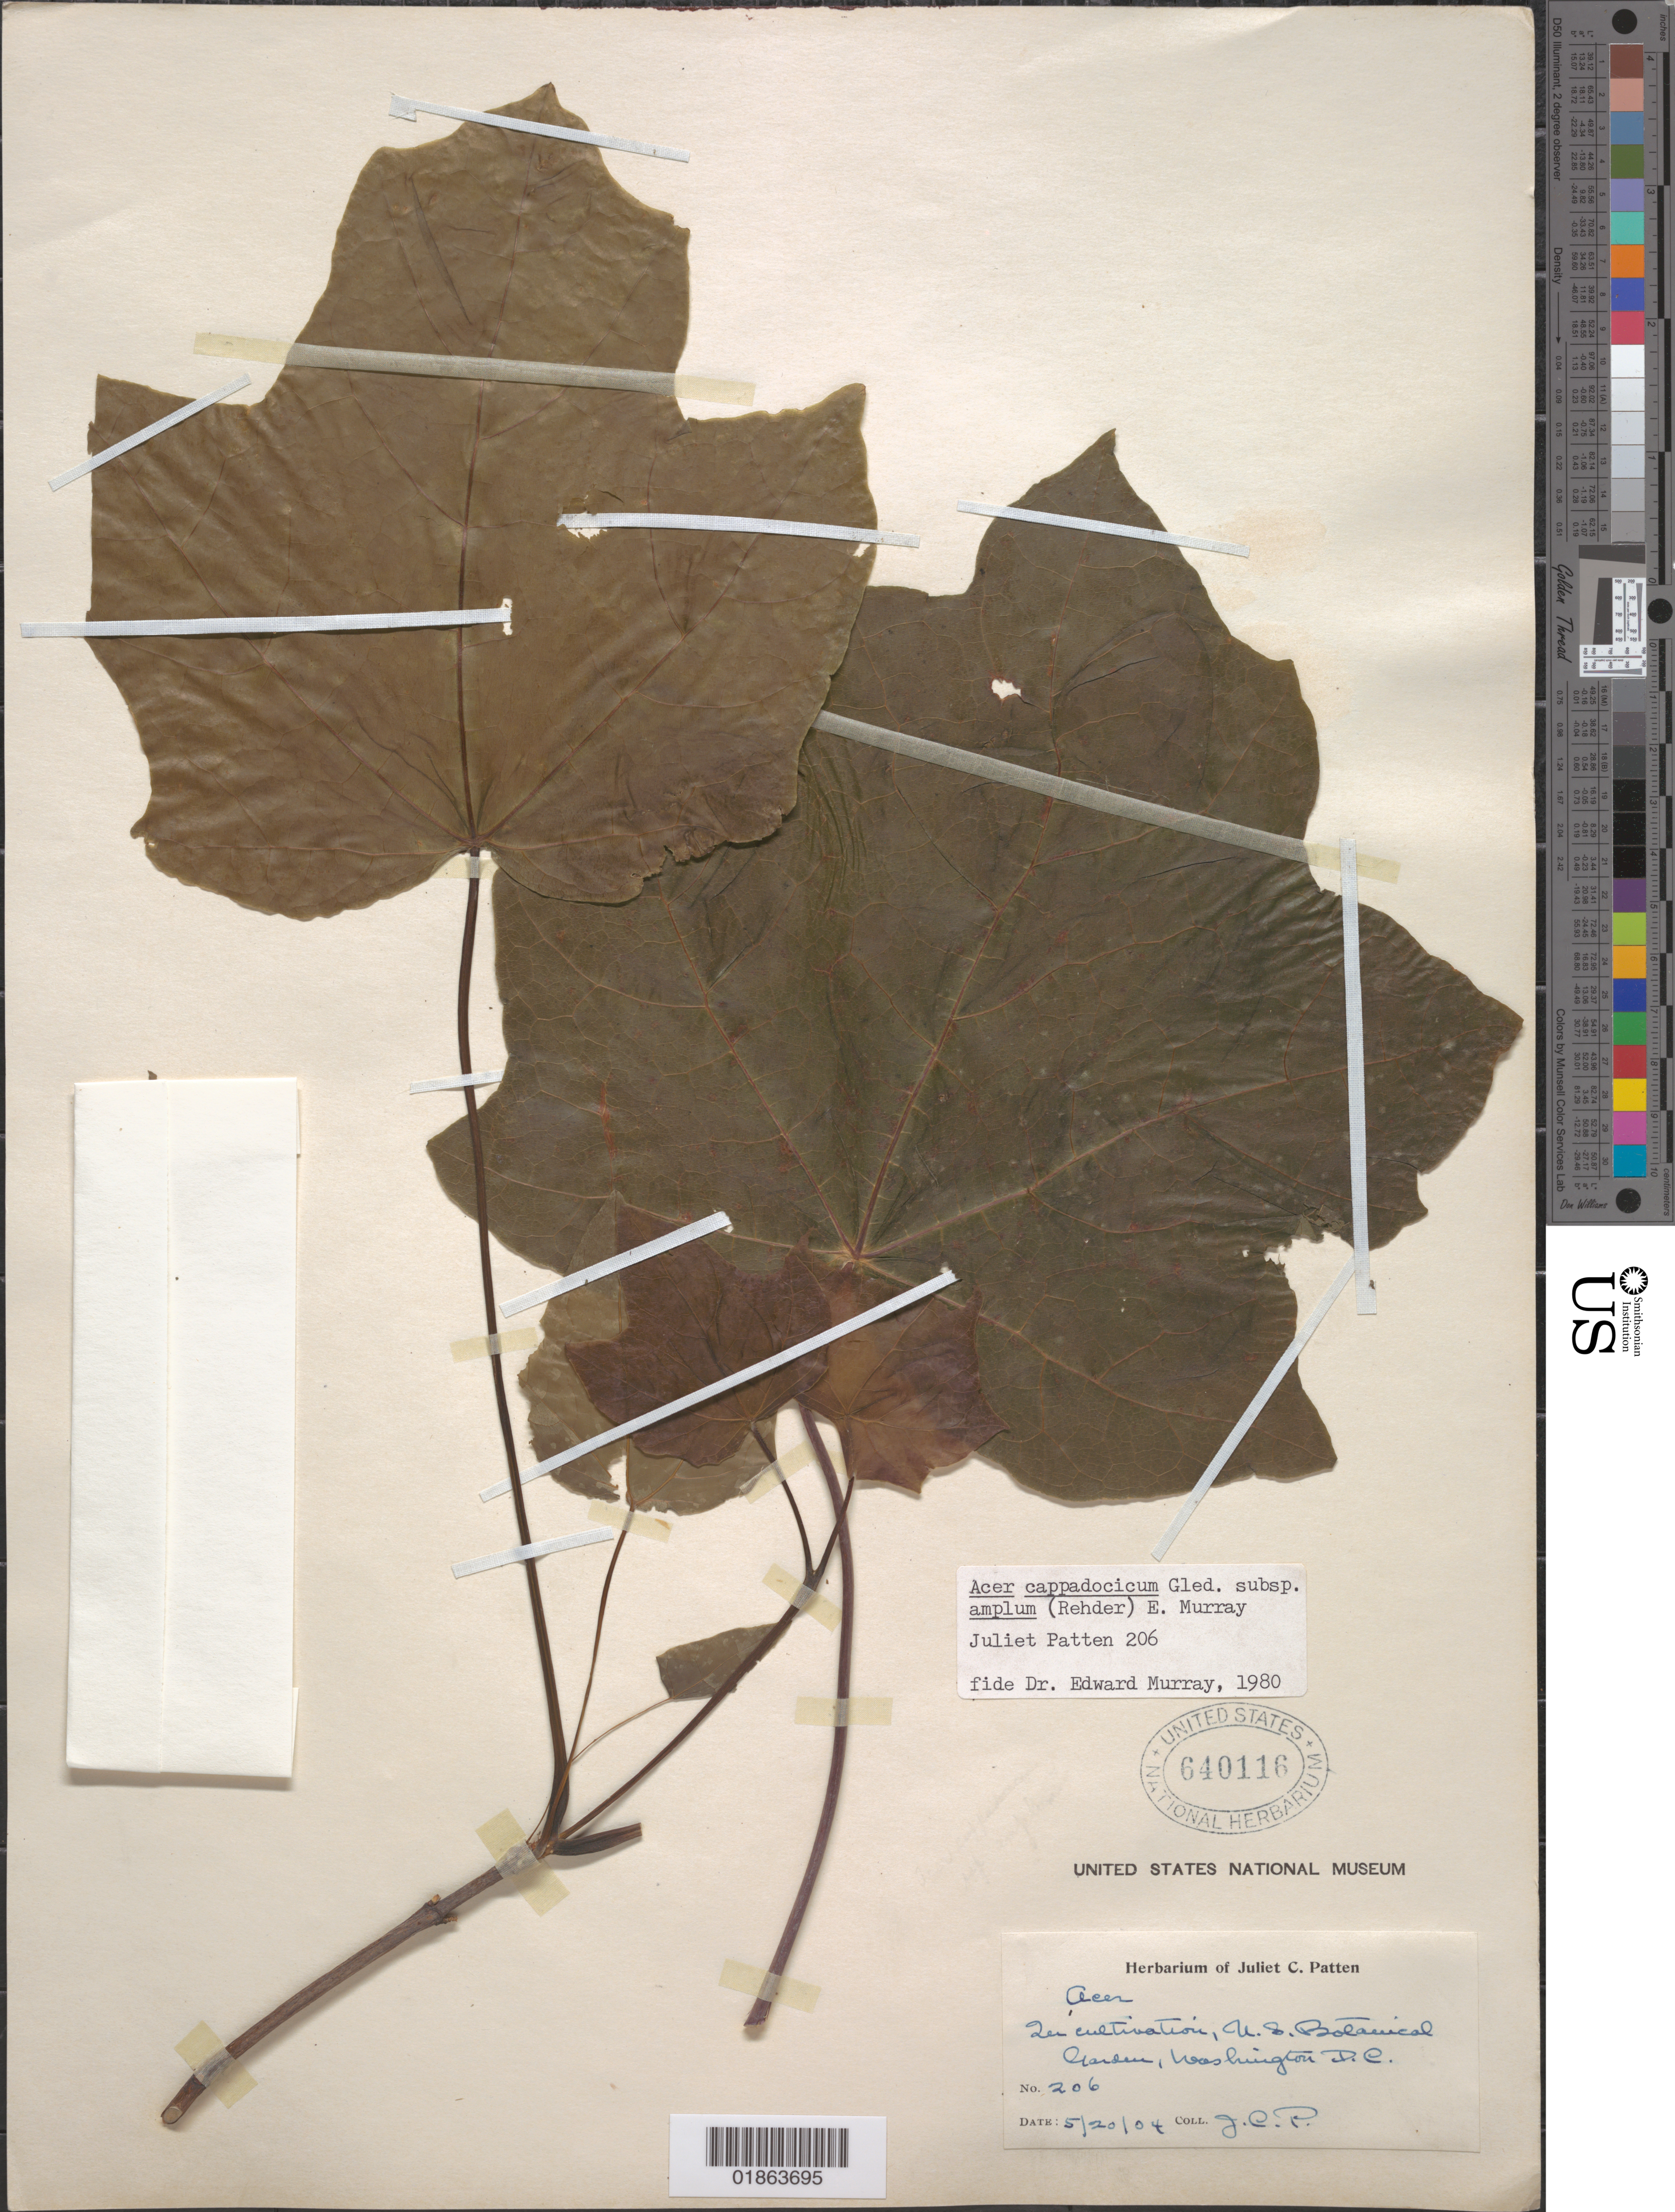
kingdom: Plantae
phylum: Tracheophyta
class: Magnoliopsida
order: Sapindales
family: Sapindaceae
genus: Acer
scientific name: Acer cappadocicum subsp. amplum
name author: (Rehder) A.E. Murray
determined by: Murray, Edward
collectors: J. Patten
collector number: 206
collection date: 1904-05-20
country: United States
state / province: District of Columbia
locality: U.S. Botanical Garden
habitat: Cultivated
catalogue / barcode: US 640116